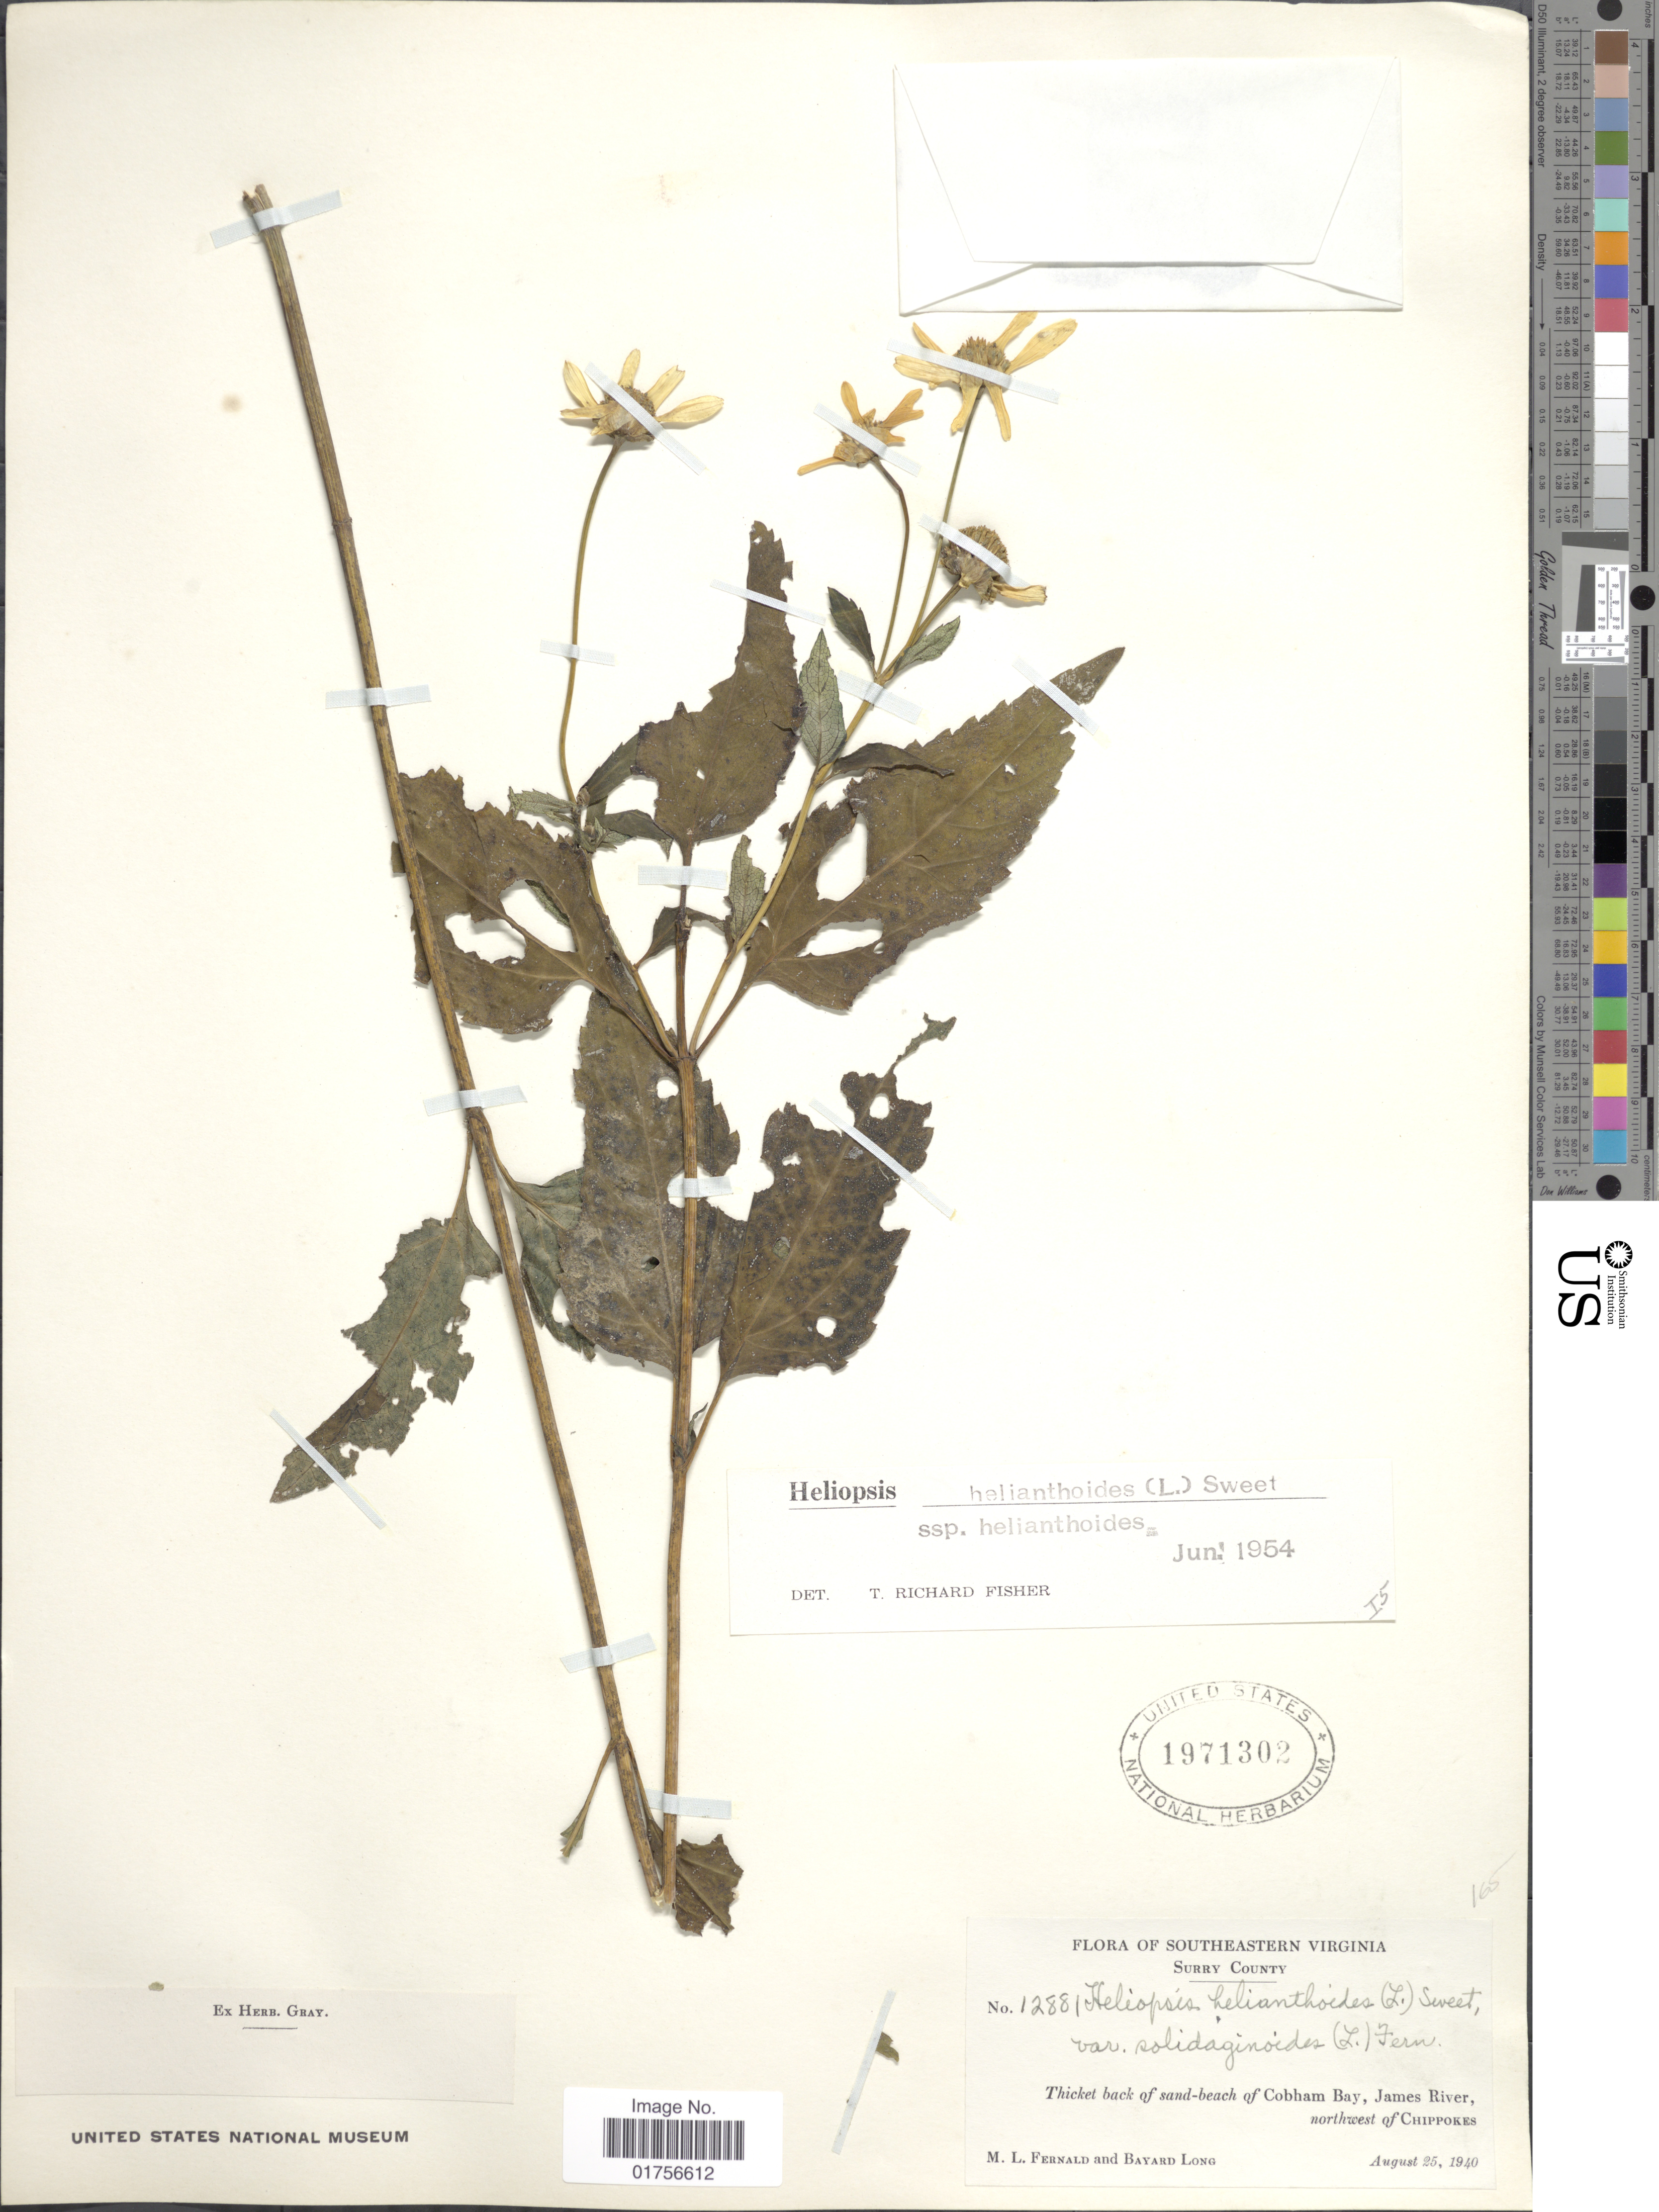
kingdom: Plantae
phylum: Tracheophyta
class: Magnoliopsida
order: Asterales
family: Asteraceae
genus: Heliopsis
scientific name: Heliopsis helianthoides subsp. helianthoides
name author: (L.) Sweet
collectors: M. L. Fernald & B. Long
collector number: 12881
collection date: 1940-08-25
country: United States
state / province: Virginia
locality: Southeastern Virginia, Thicket back of sand-beachl of Cobham Bay, James River, Northwest of Chippokes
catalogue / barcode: US 1971302